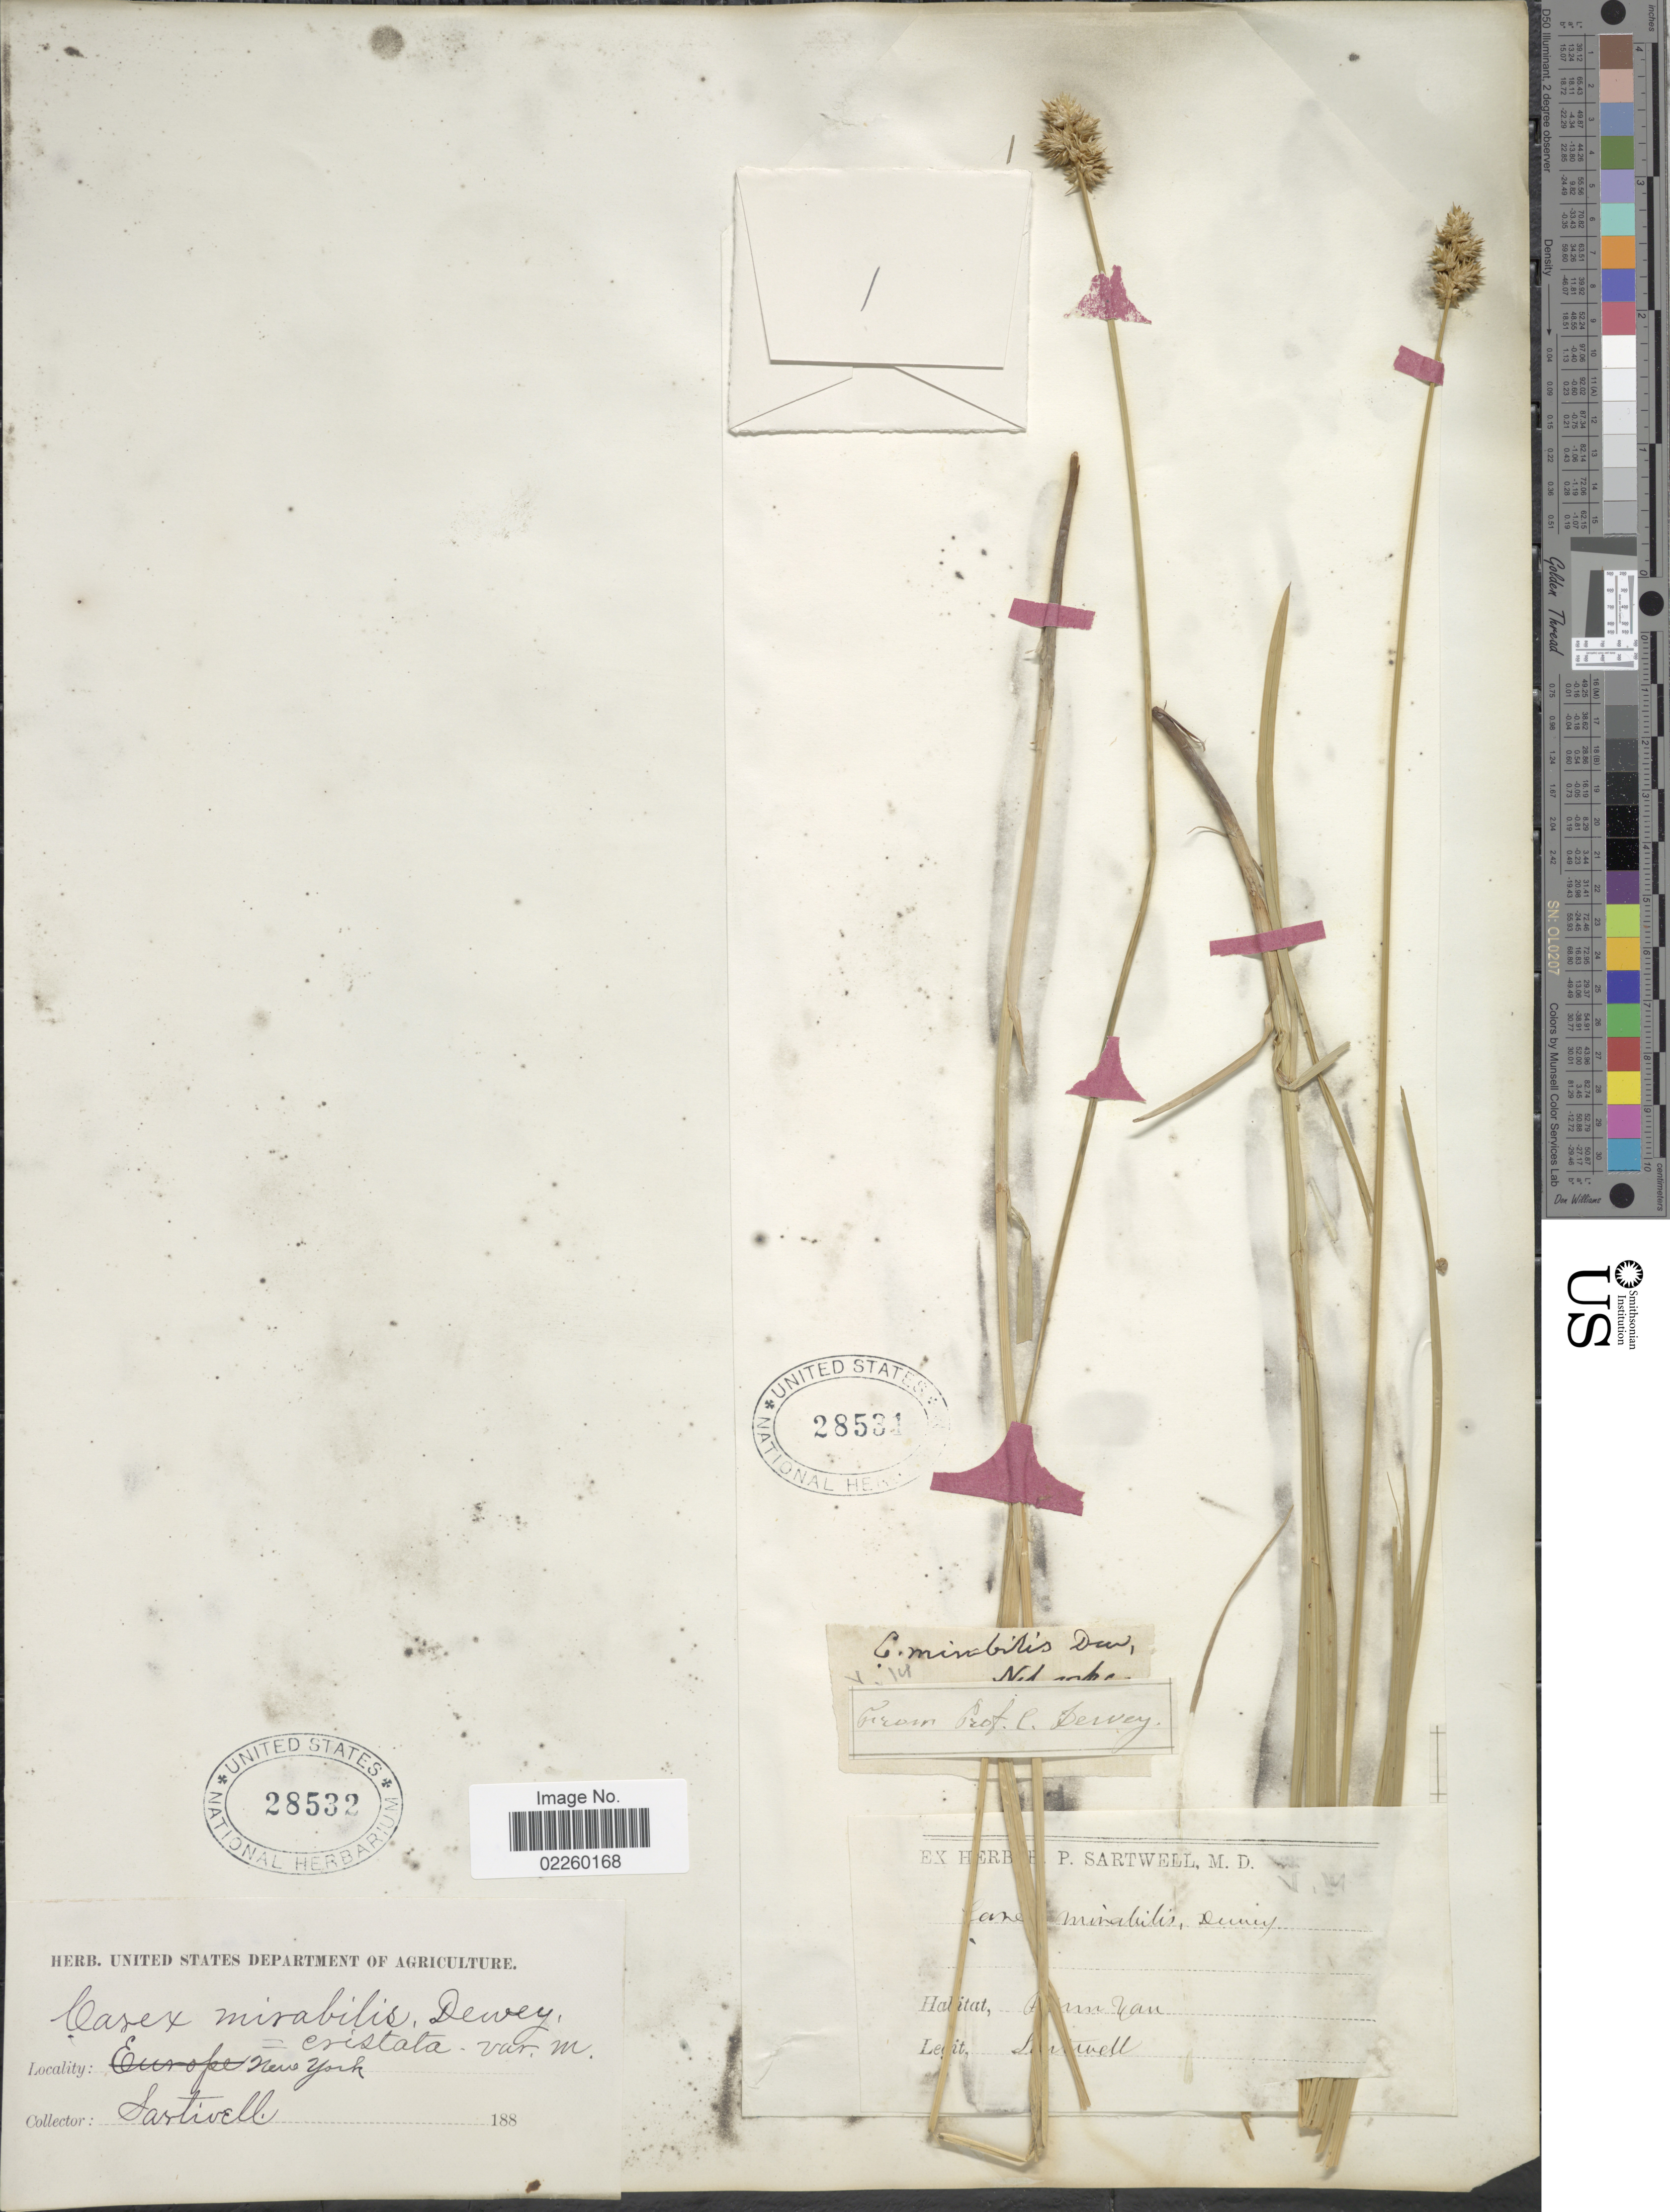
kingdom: Plantae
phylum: Tracheophyta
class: Liliopsida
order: Poales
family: Cyperaceae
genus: Carex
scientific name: Carex cristatella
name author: Britton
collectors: Sartwell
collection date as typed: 188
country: United States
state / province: New York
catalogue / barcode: US 28532-2